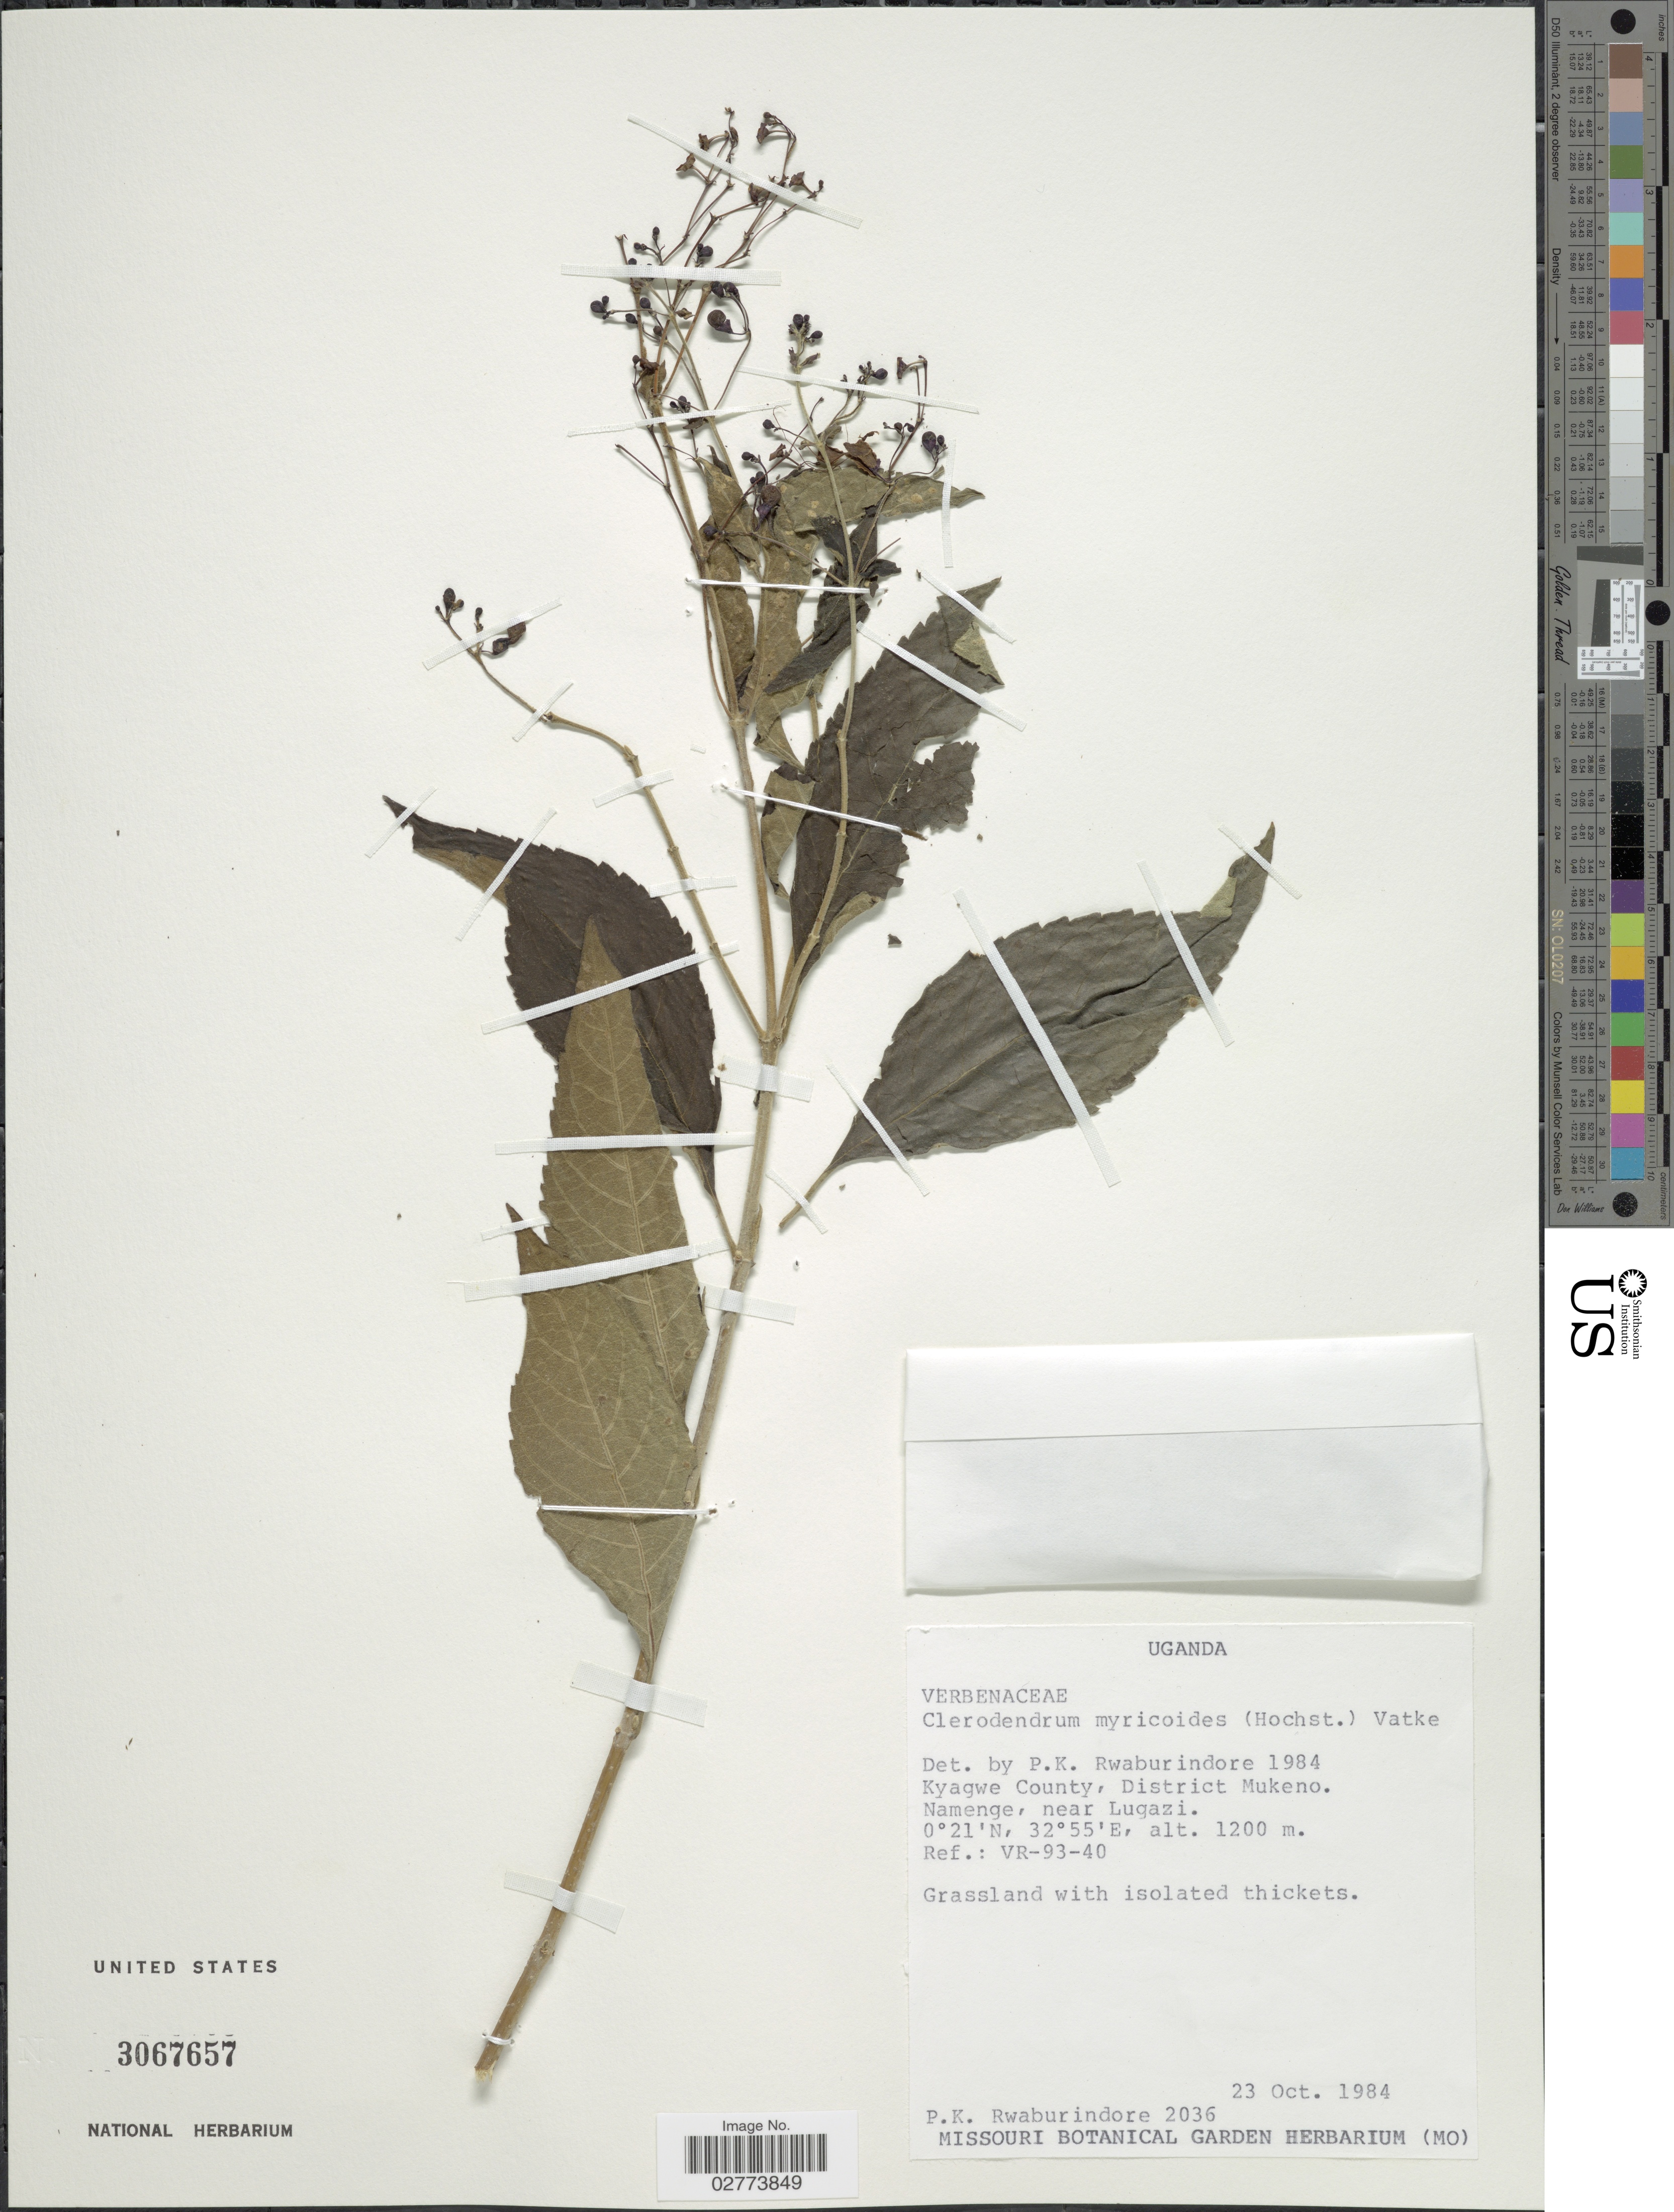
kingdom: Plantae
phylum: Tracheophyta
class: Magnoliopsida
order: Lamiales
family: Lamiaceae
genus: Clerodendrum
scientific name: Clerodendrum myricoides var. myricoides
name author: (Hochst.) R. Br. ex Vatke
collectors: P. Rwaburindore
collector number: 2036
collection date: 1984-10-23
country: Uganda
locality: Kyagwe County, District Mukeno. Namenge, near Lugazi. Ref.: VR-93-40.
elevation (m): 1200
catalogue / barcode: US 3067657